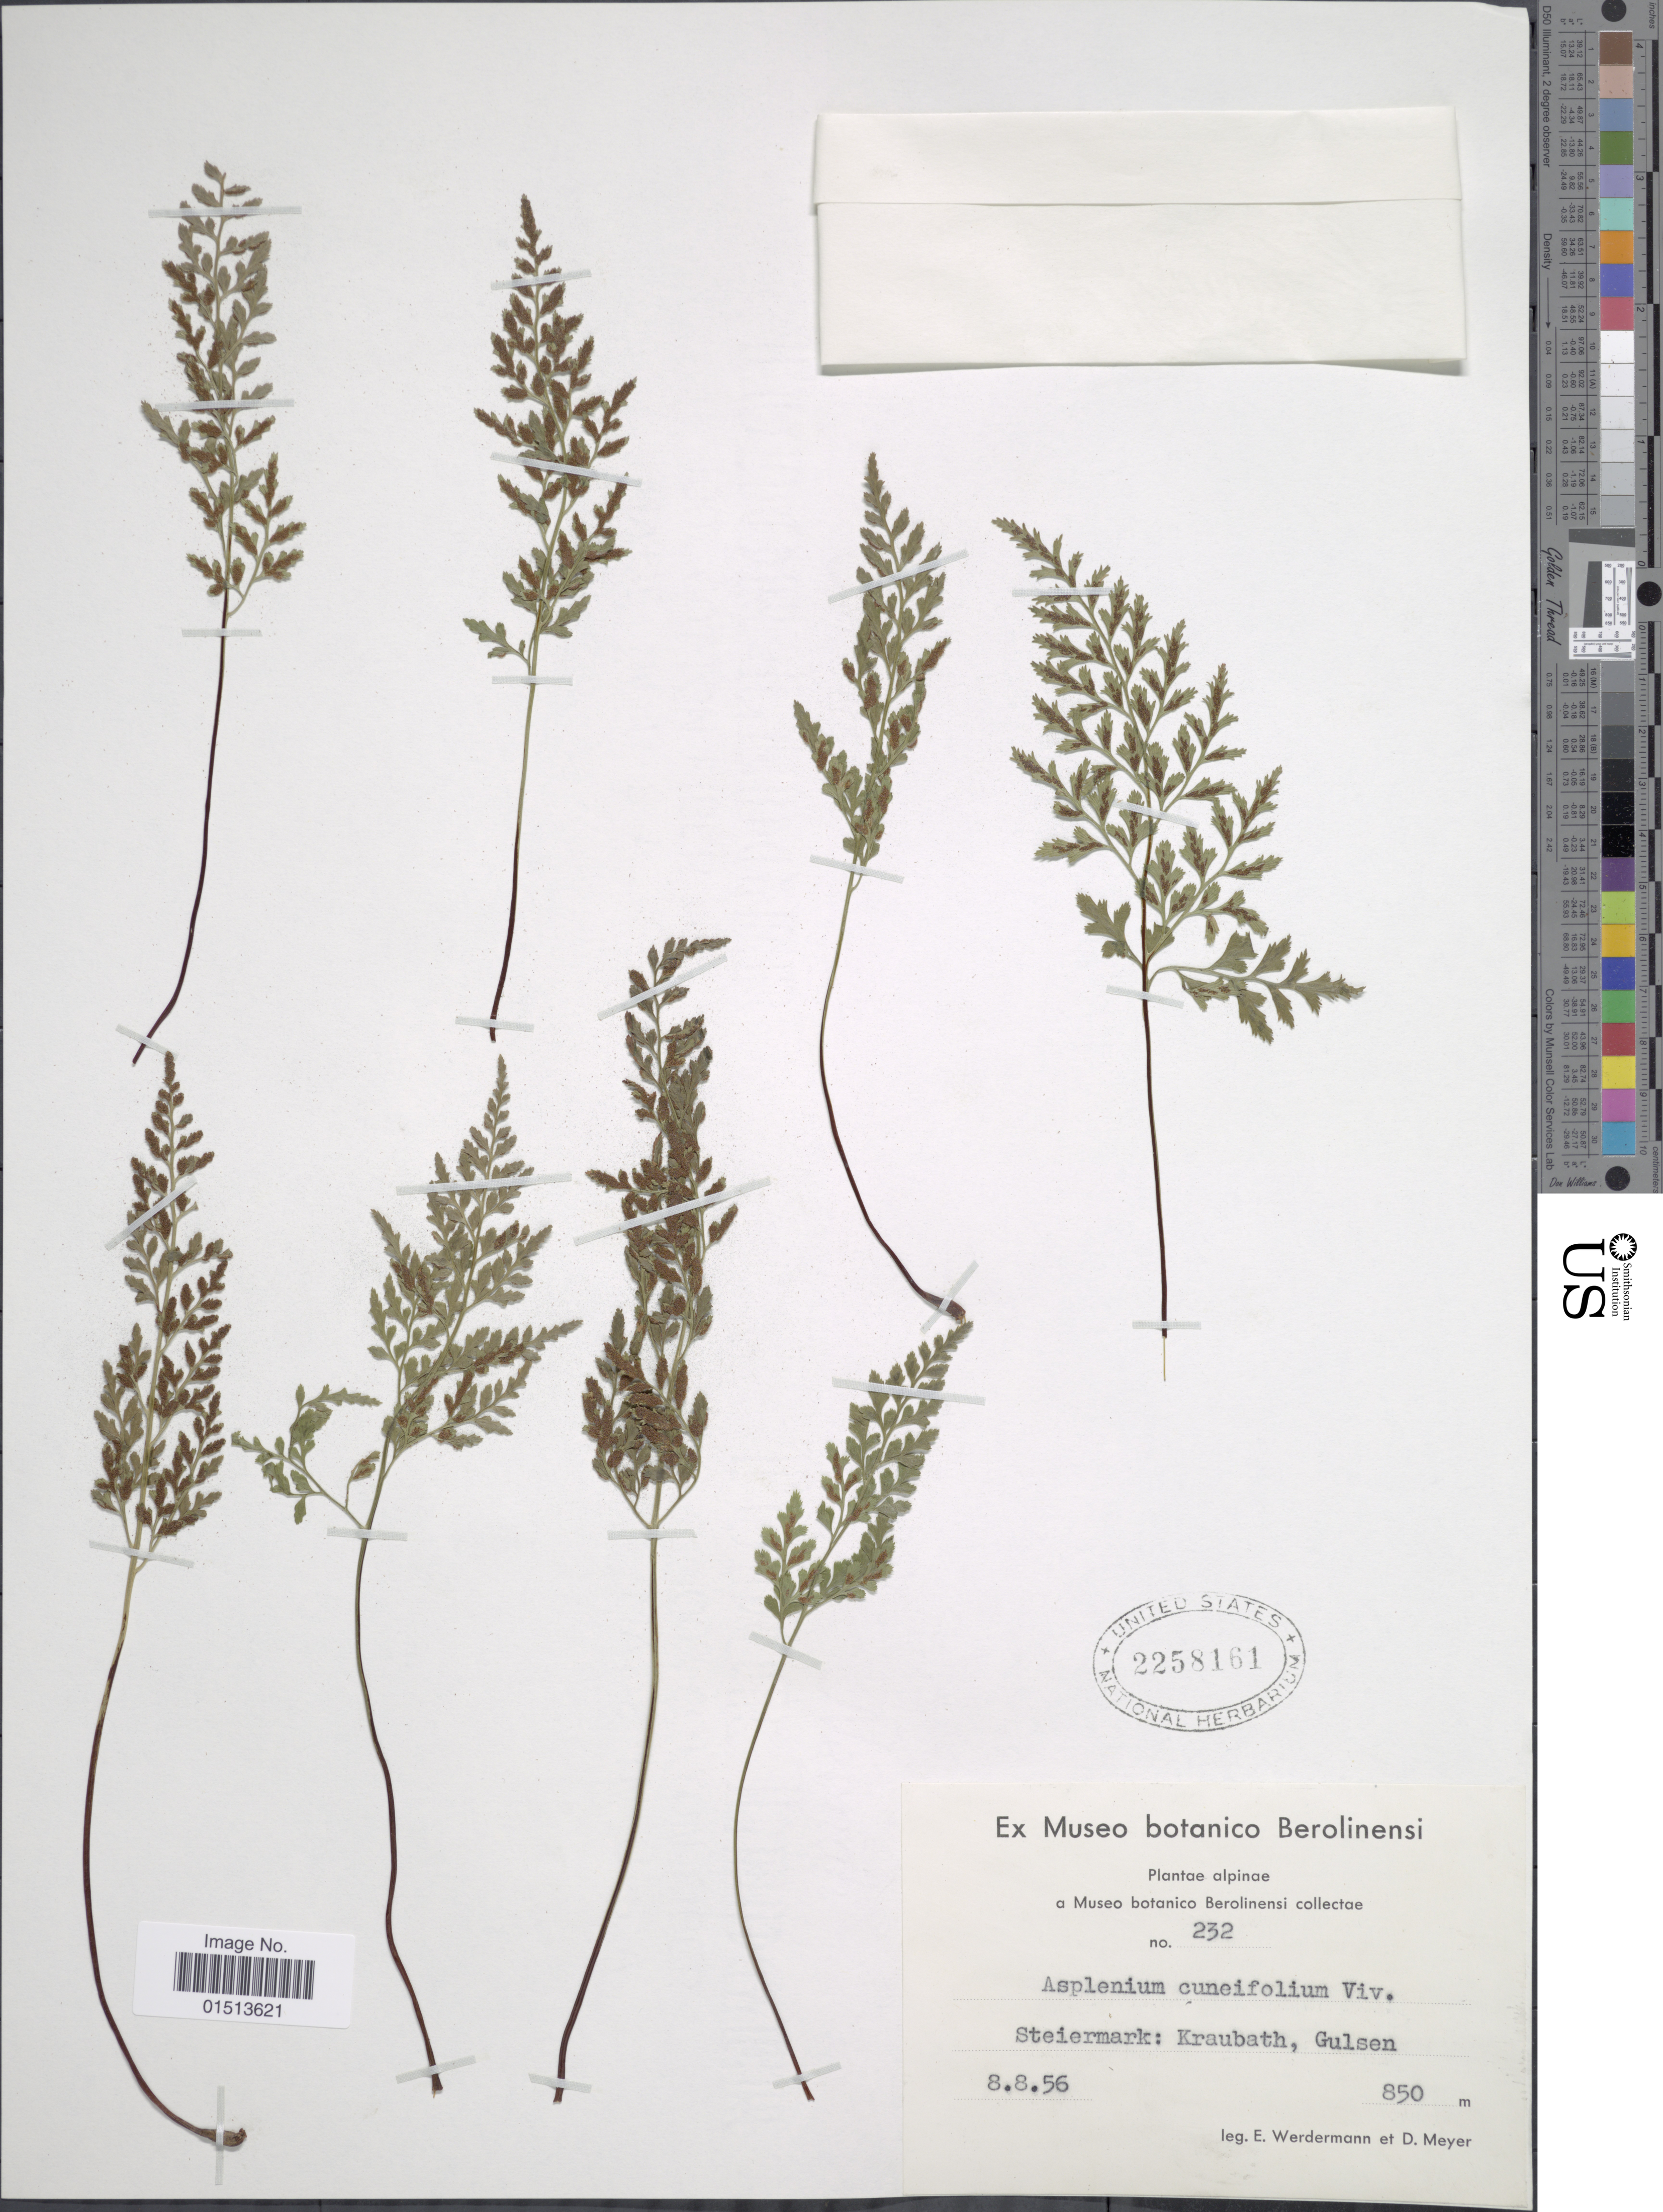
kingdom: Plantae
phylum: Tracheophyta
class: Polypodiopsida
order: Polypodiales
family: Aspleniaceae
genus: Asplenium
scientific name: Asplenium adiantum-nigrum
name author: L.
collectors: E. Werdermann & D. E. Meyer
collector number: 232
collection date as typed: Transcribed d/m/y: 8/8/56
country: Austria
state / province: Steiermark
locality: Kraubath, Gulsen.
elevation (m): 850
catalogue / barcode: US 2258161